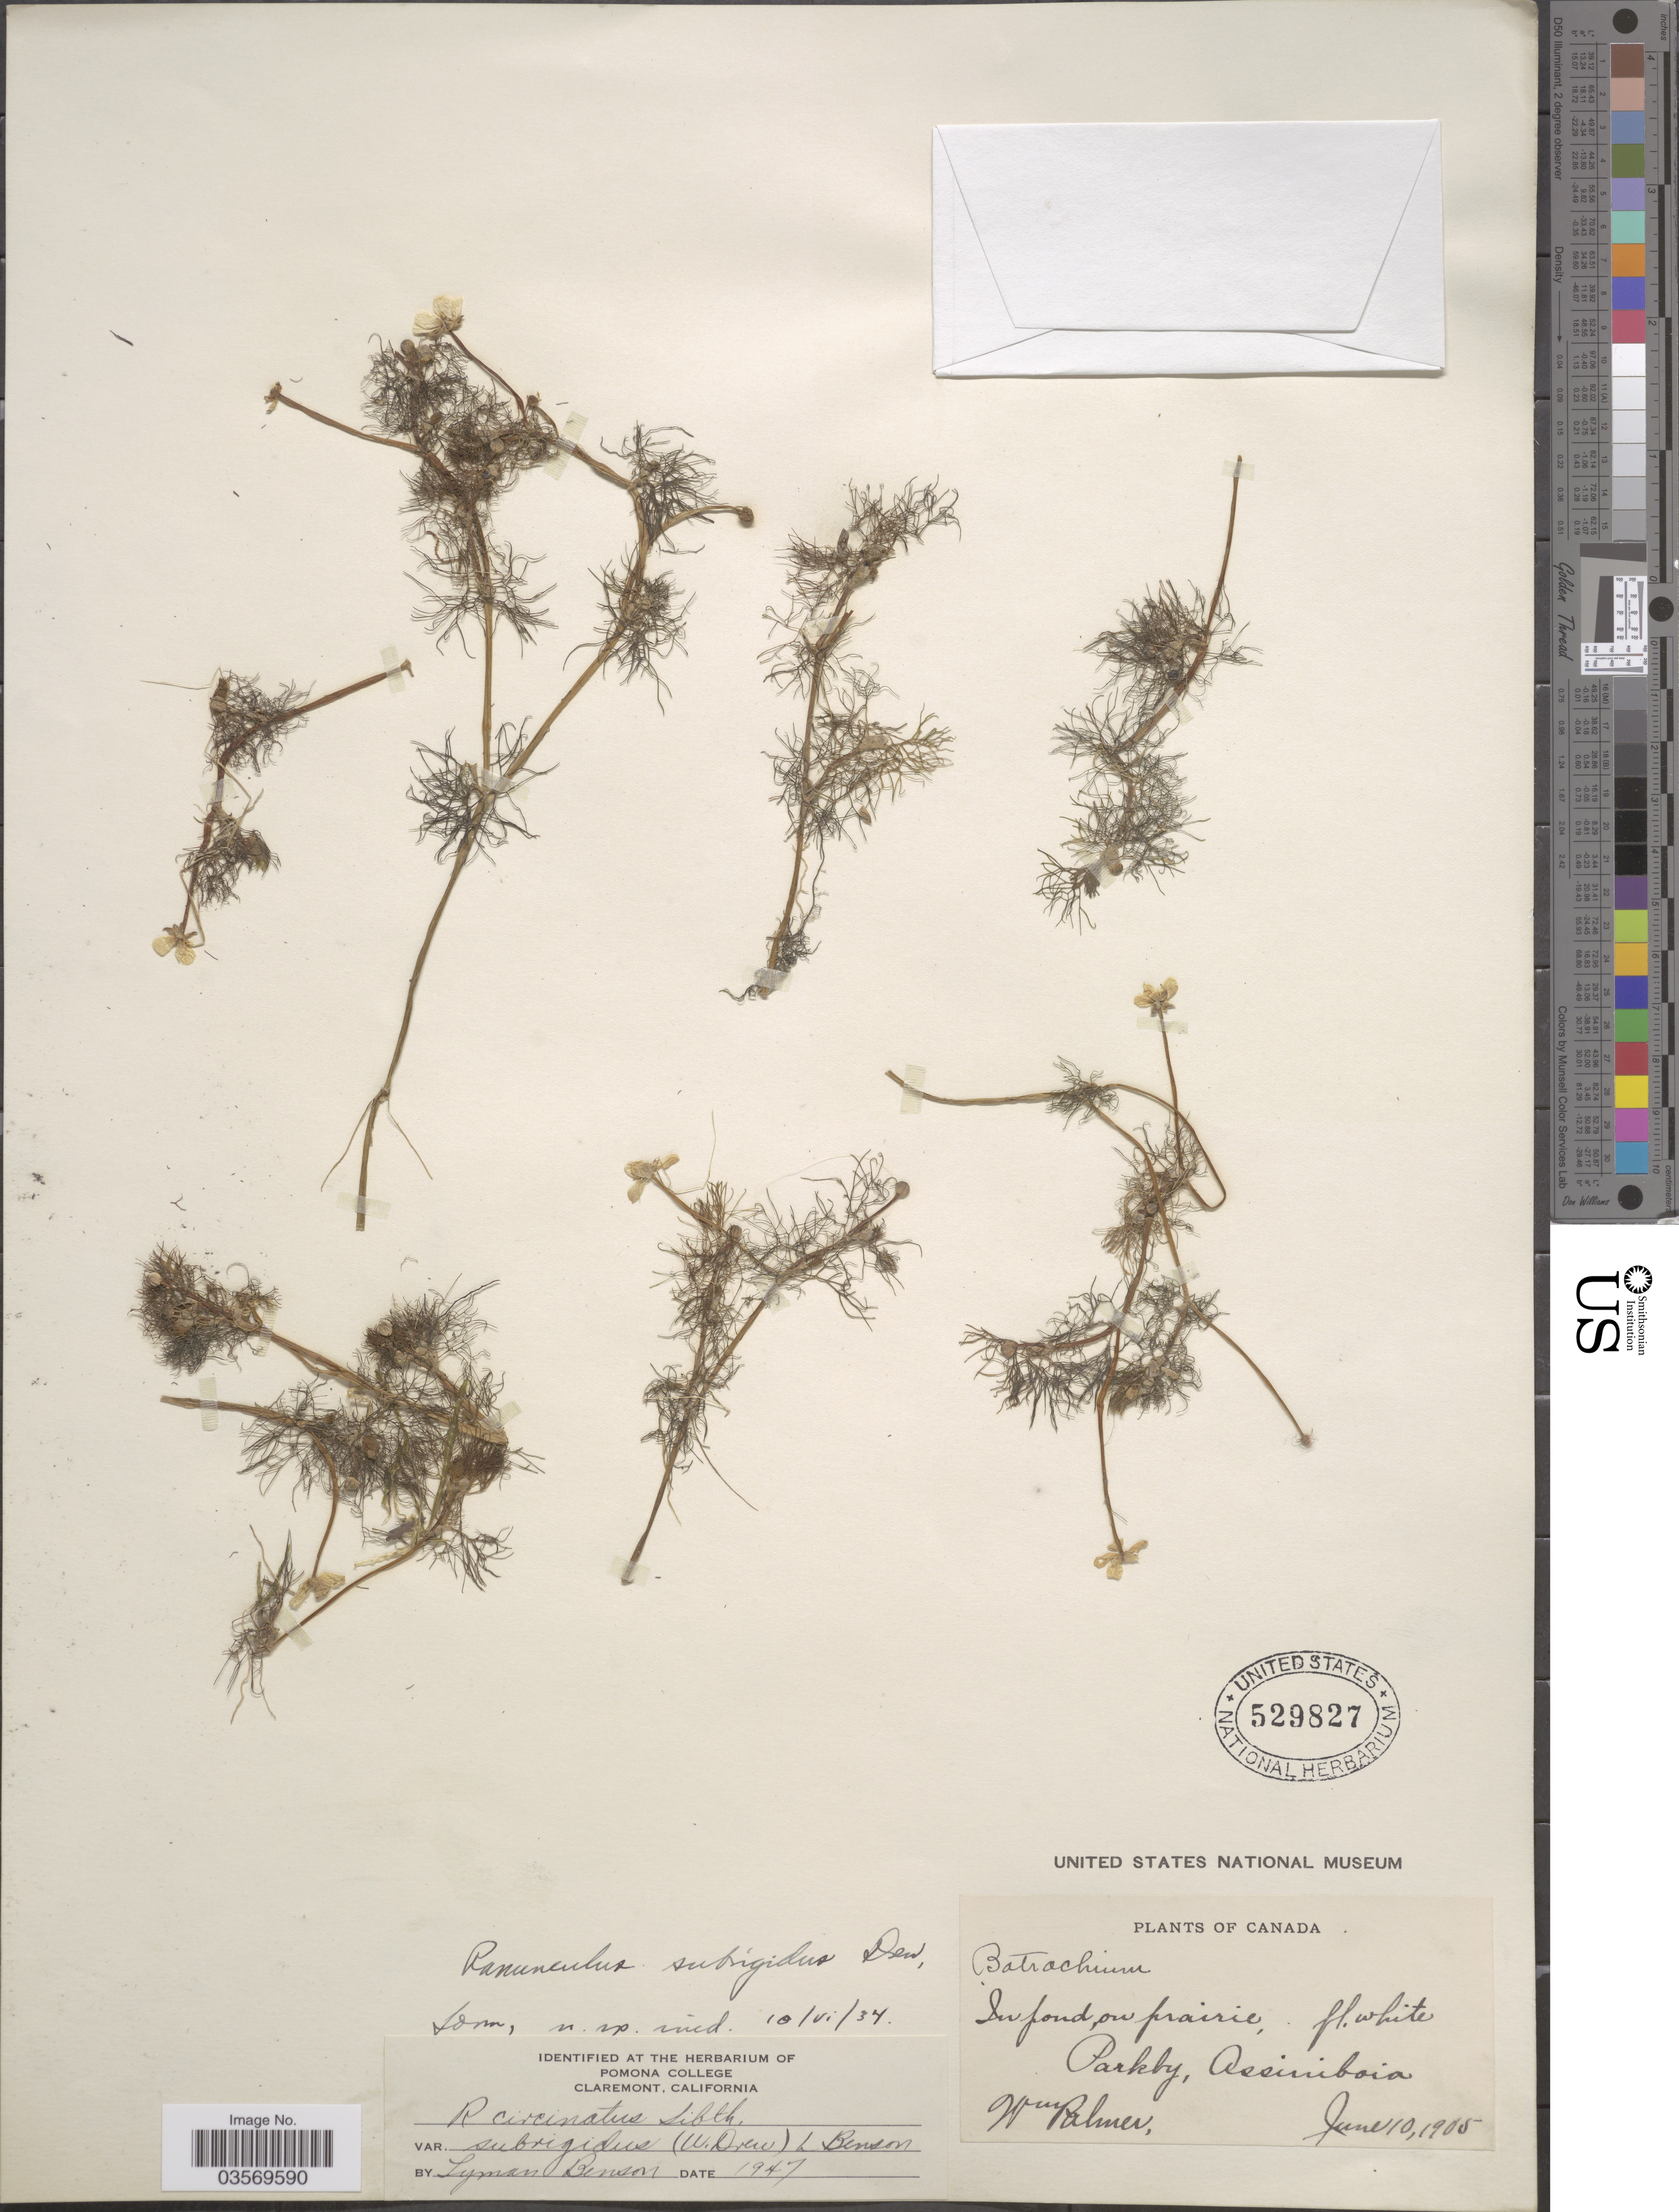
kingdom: Plantae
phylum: Tracheophyta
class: Magnoliopsida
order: Ranunculales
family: Ranunculaceae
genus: Ranunculus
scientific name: Ranunculus subrigidus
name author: W.B. Drew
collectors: W. Palmer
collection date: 1905-06-10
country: Canada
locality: Parkby, Assiniboia.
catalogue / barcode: US 529827